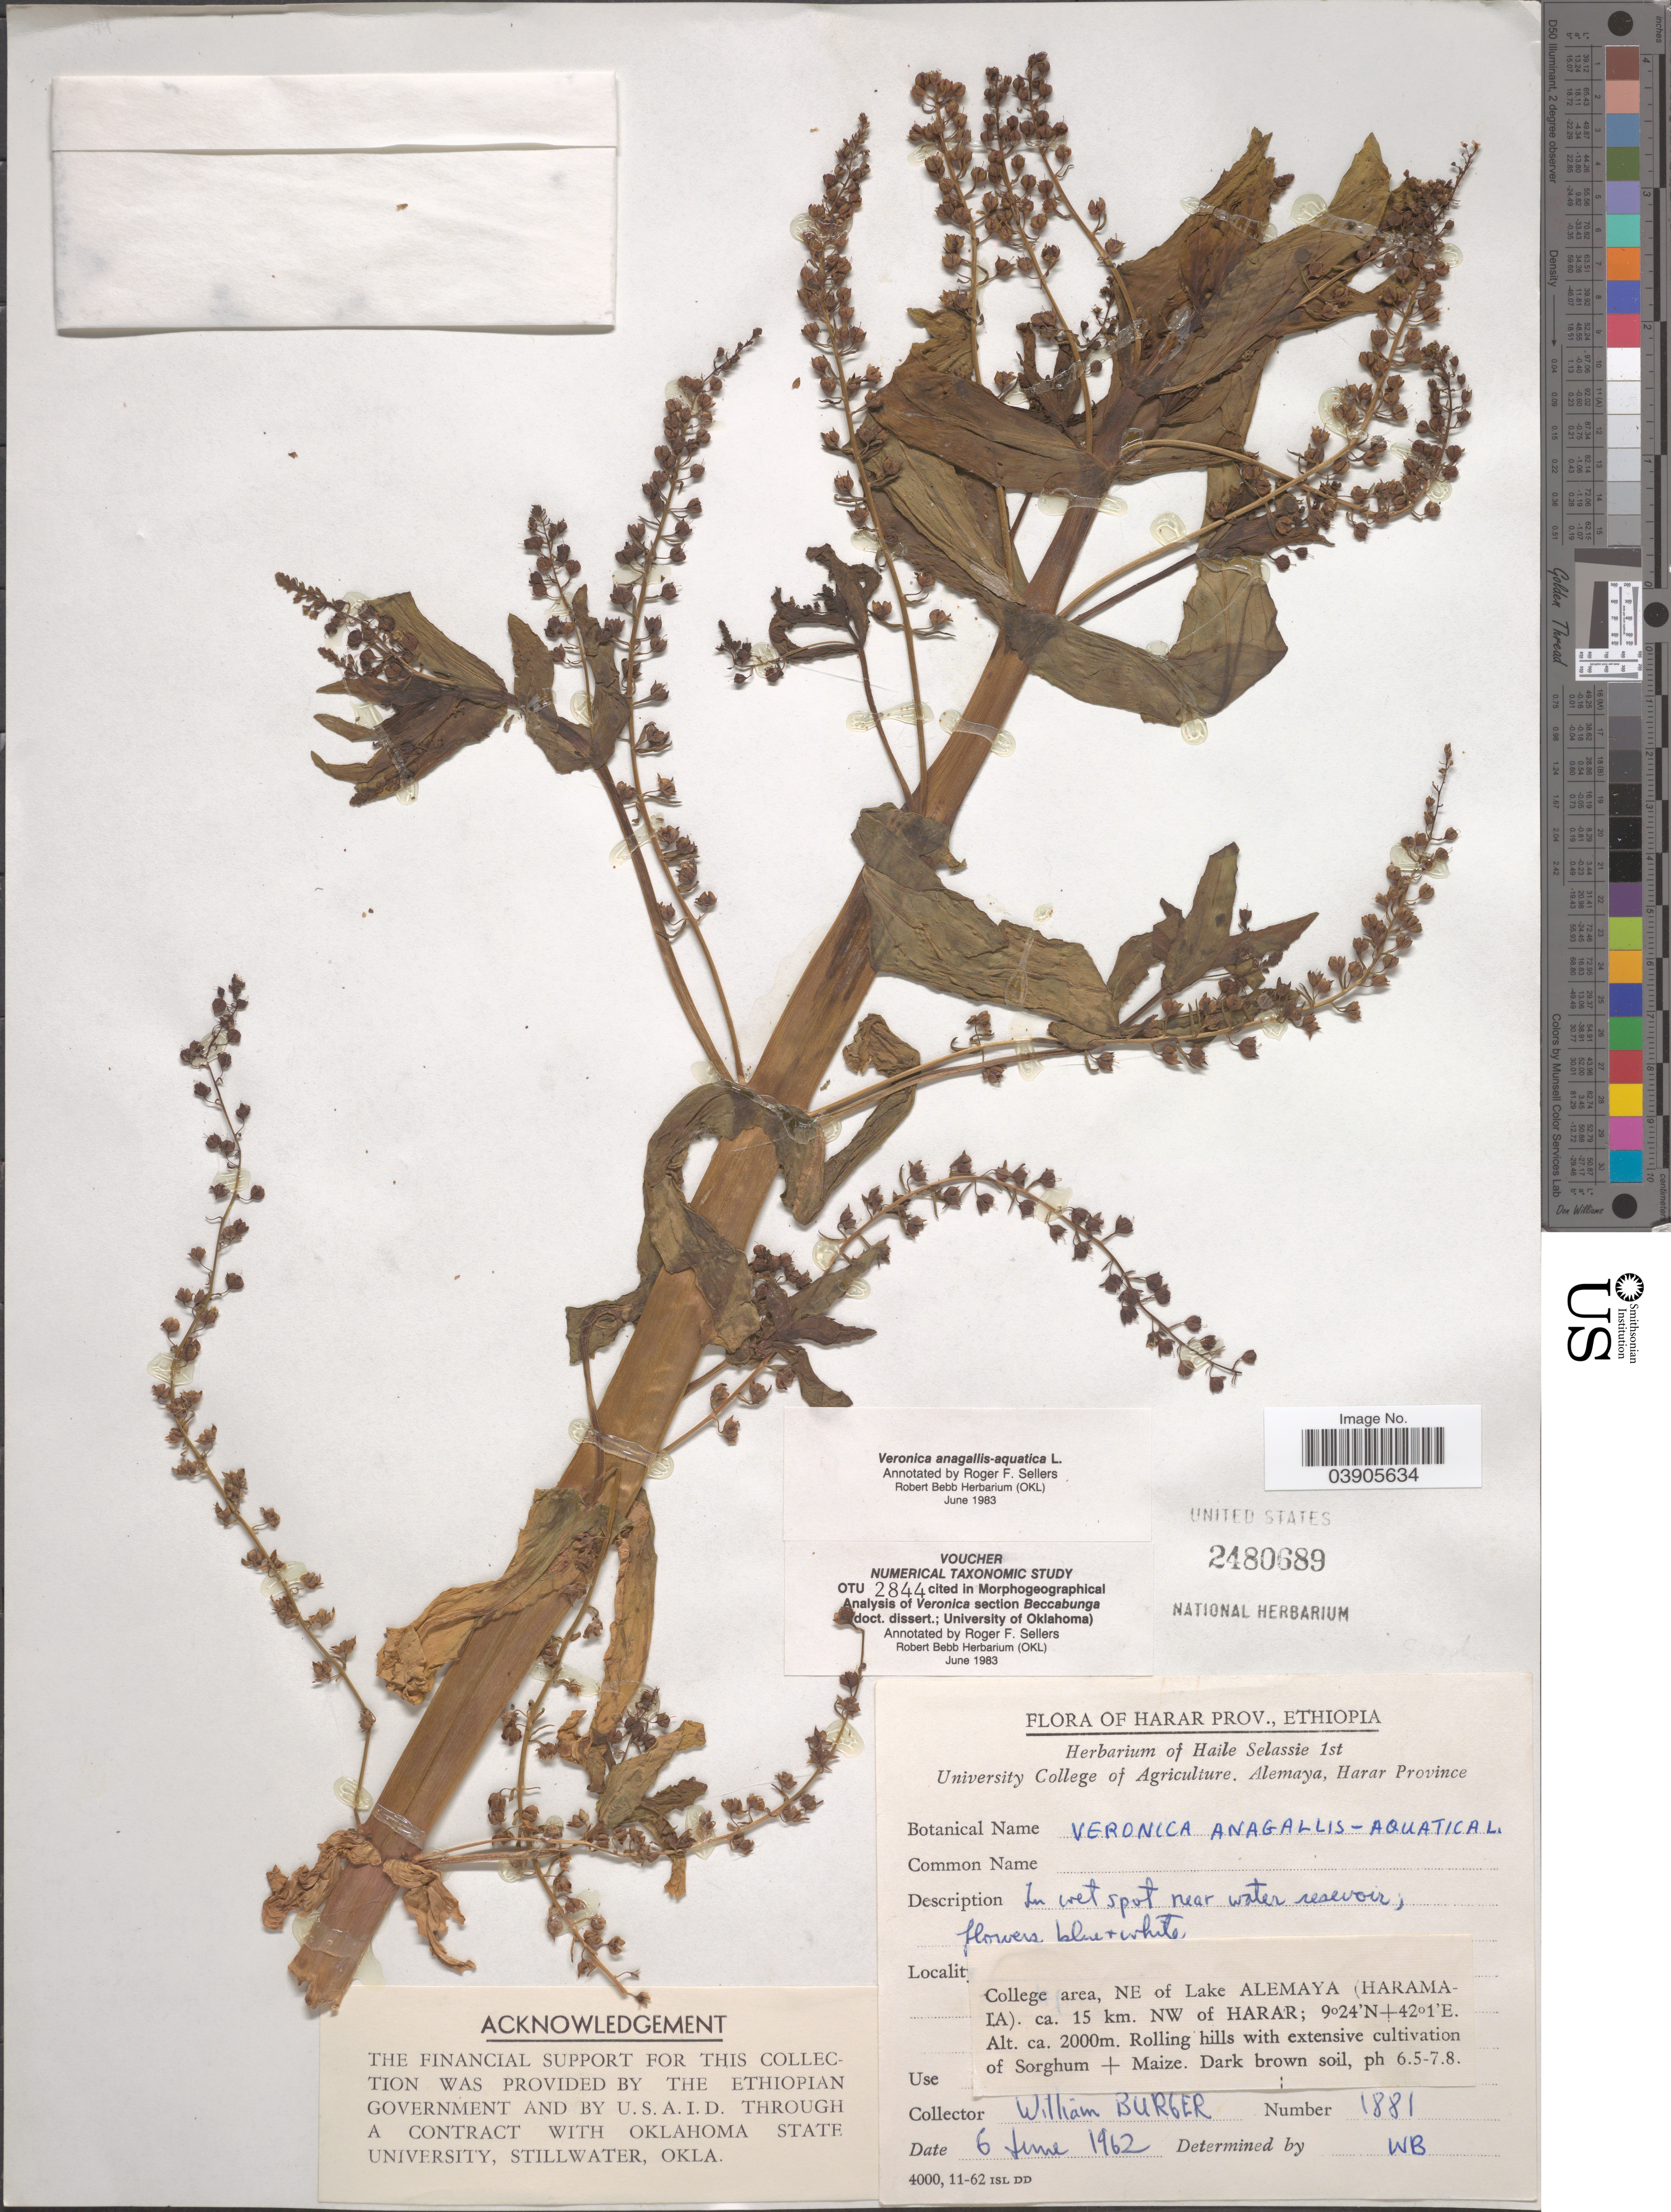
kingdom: Plantae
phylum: Tracheophyta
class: Magnoliopsida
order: Lamiales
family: Plantaginaceae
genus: Veronica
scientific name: Veronica anagallis-aquatica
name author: L.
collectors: W. Burger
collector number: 1881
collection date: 1962-06-06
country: Ethiopia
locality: Harar Prov. College area, NE of Lake Alemaya (Harama-La). ca. 15 km. NW of Harar.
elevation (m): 2000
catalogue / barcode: US 2480689